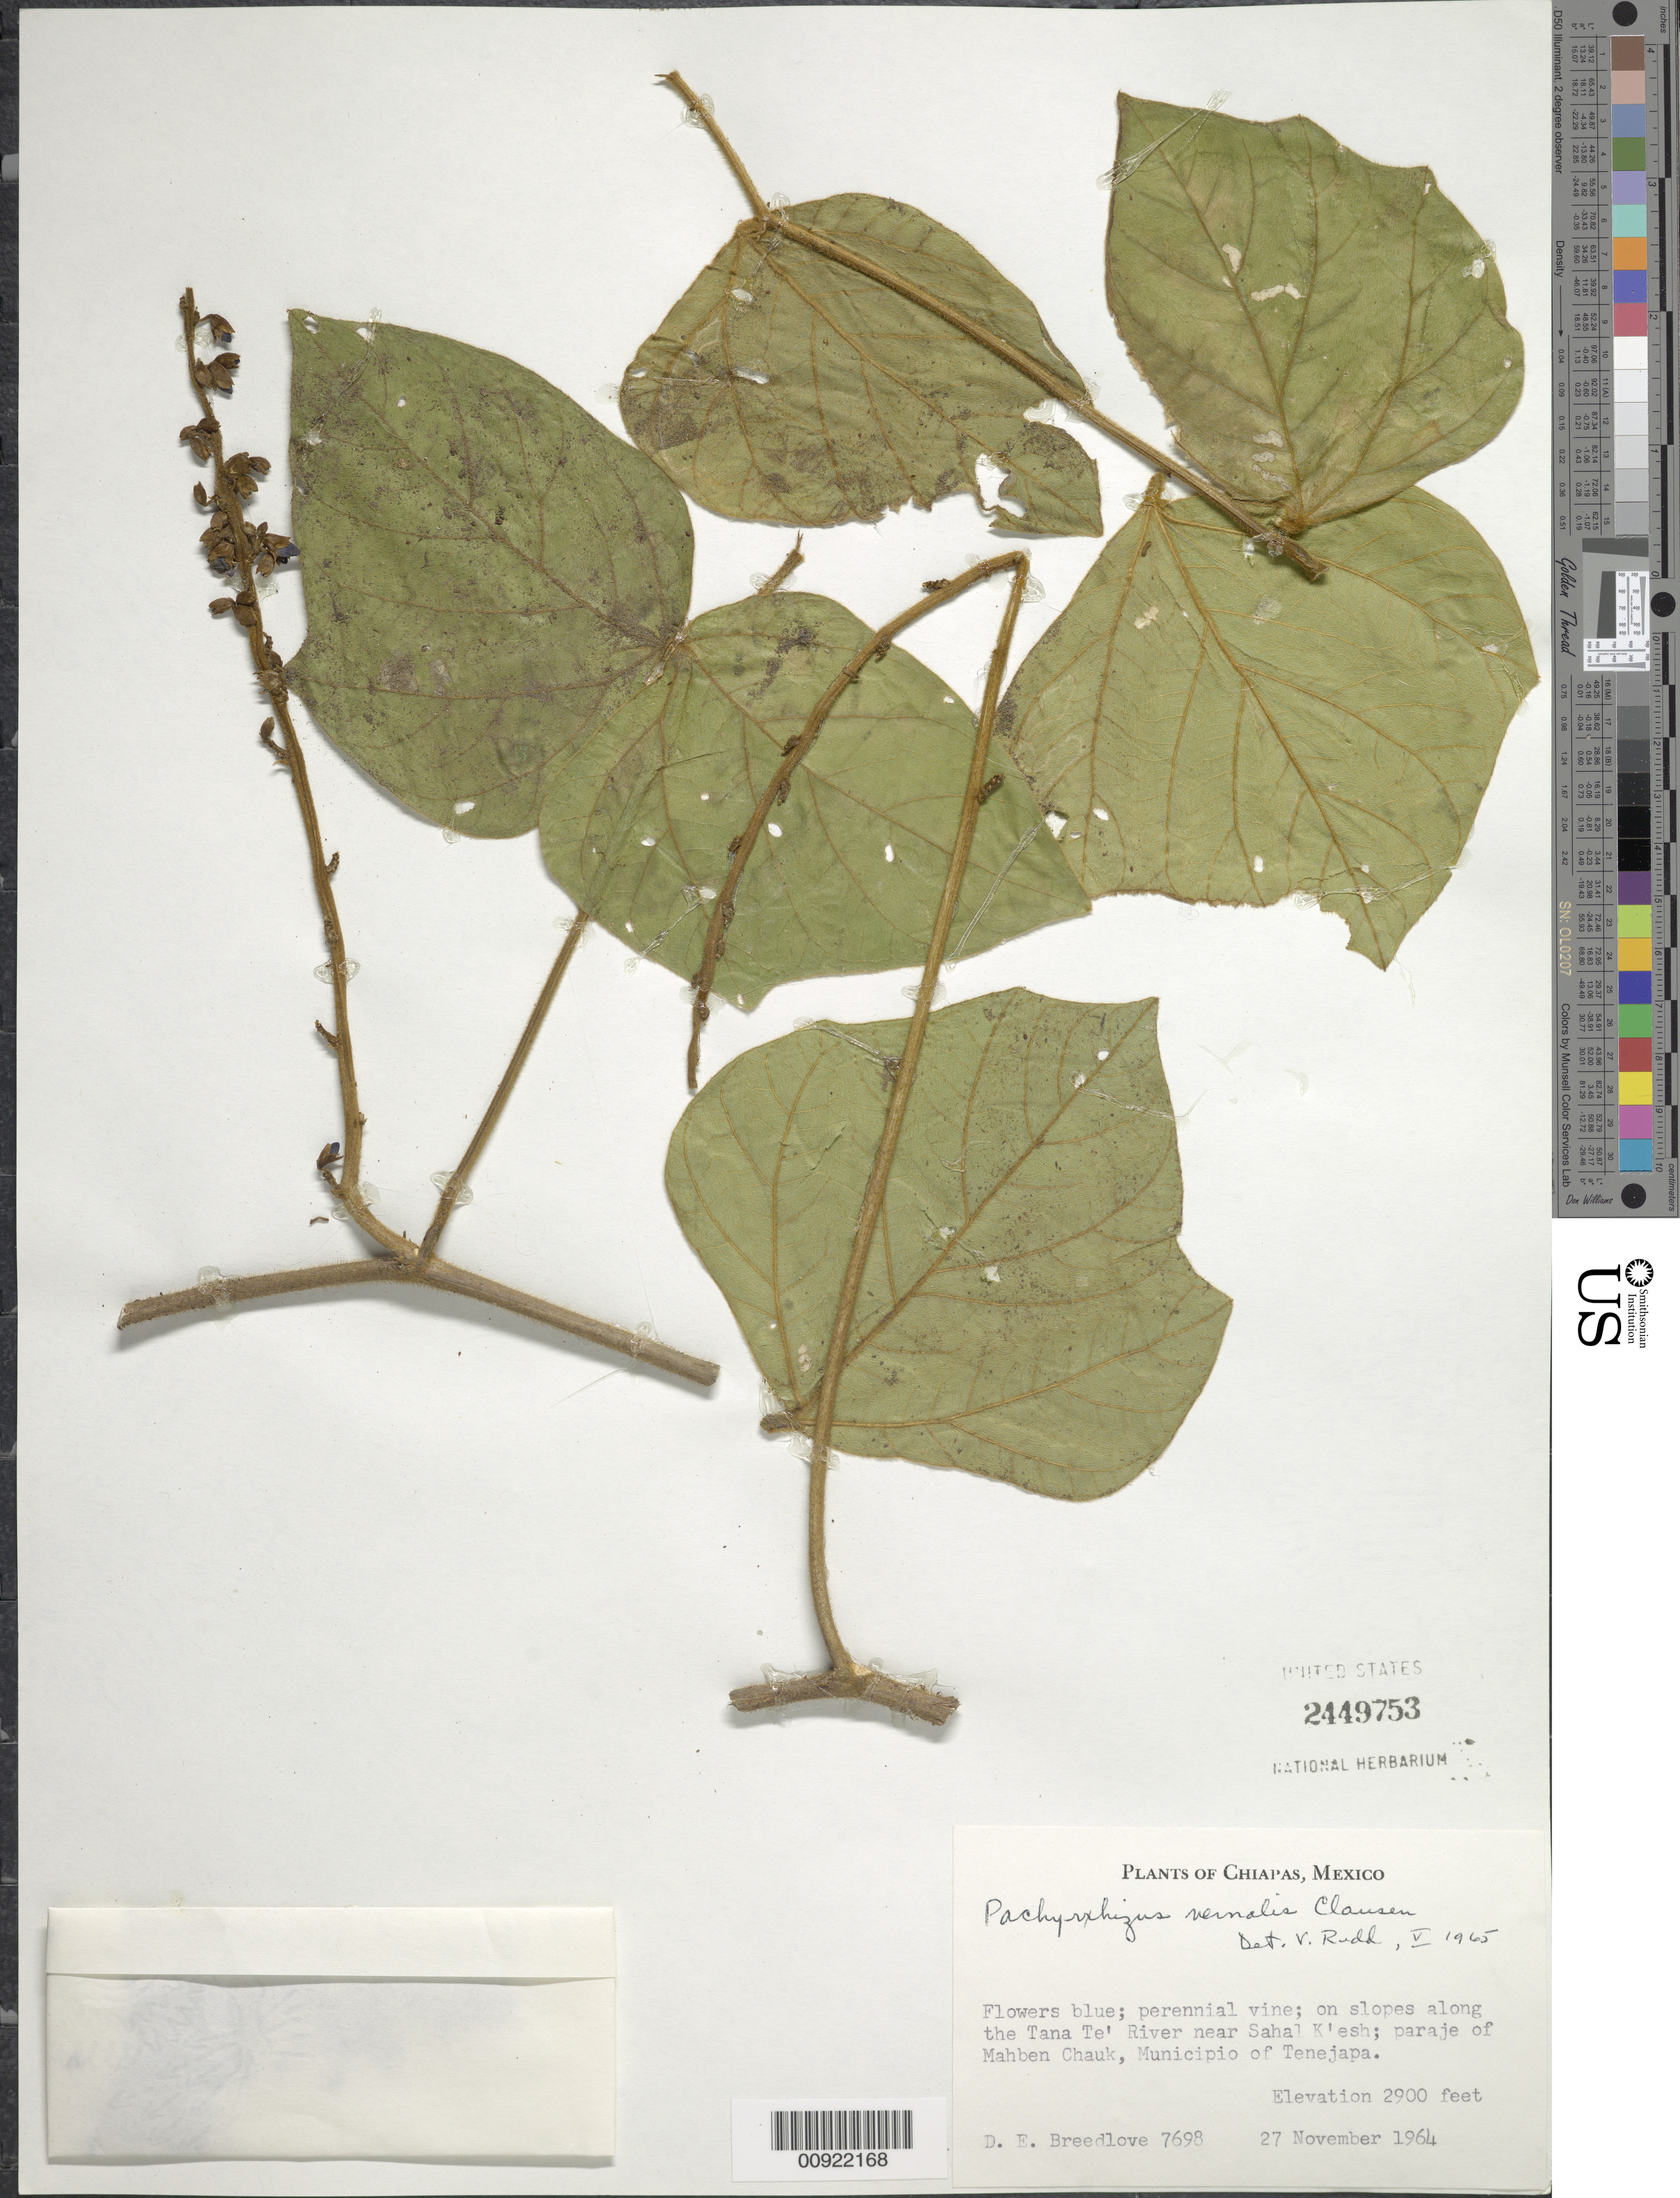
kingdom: Plantae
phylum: Tracheophyta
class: Magnoliopsida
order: Fabales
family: Fabaceae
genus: Pachyrhizus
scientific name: Pachyrhizus vernalis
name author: R.T. Clausen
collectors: D. E. Breedlove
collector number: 7698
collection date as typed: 21 Nov 1964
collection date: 1964-11-21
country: Mexico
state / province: Chiapas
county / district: Tenejapa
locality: Along the Tana Te' River near Sahal K'esh; paraje Mahben Chauk, Municipio of Tenejapa, Chiapas.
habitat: On slopes along river.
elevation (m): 884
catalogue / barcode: US 2449753